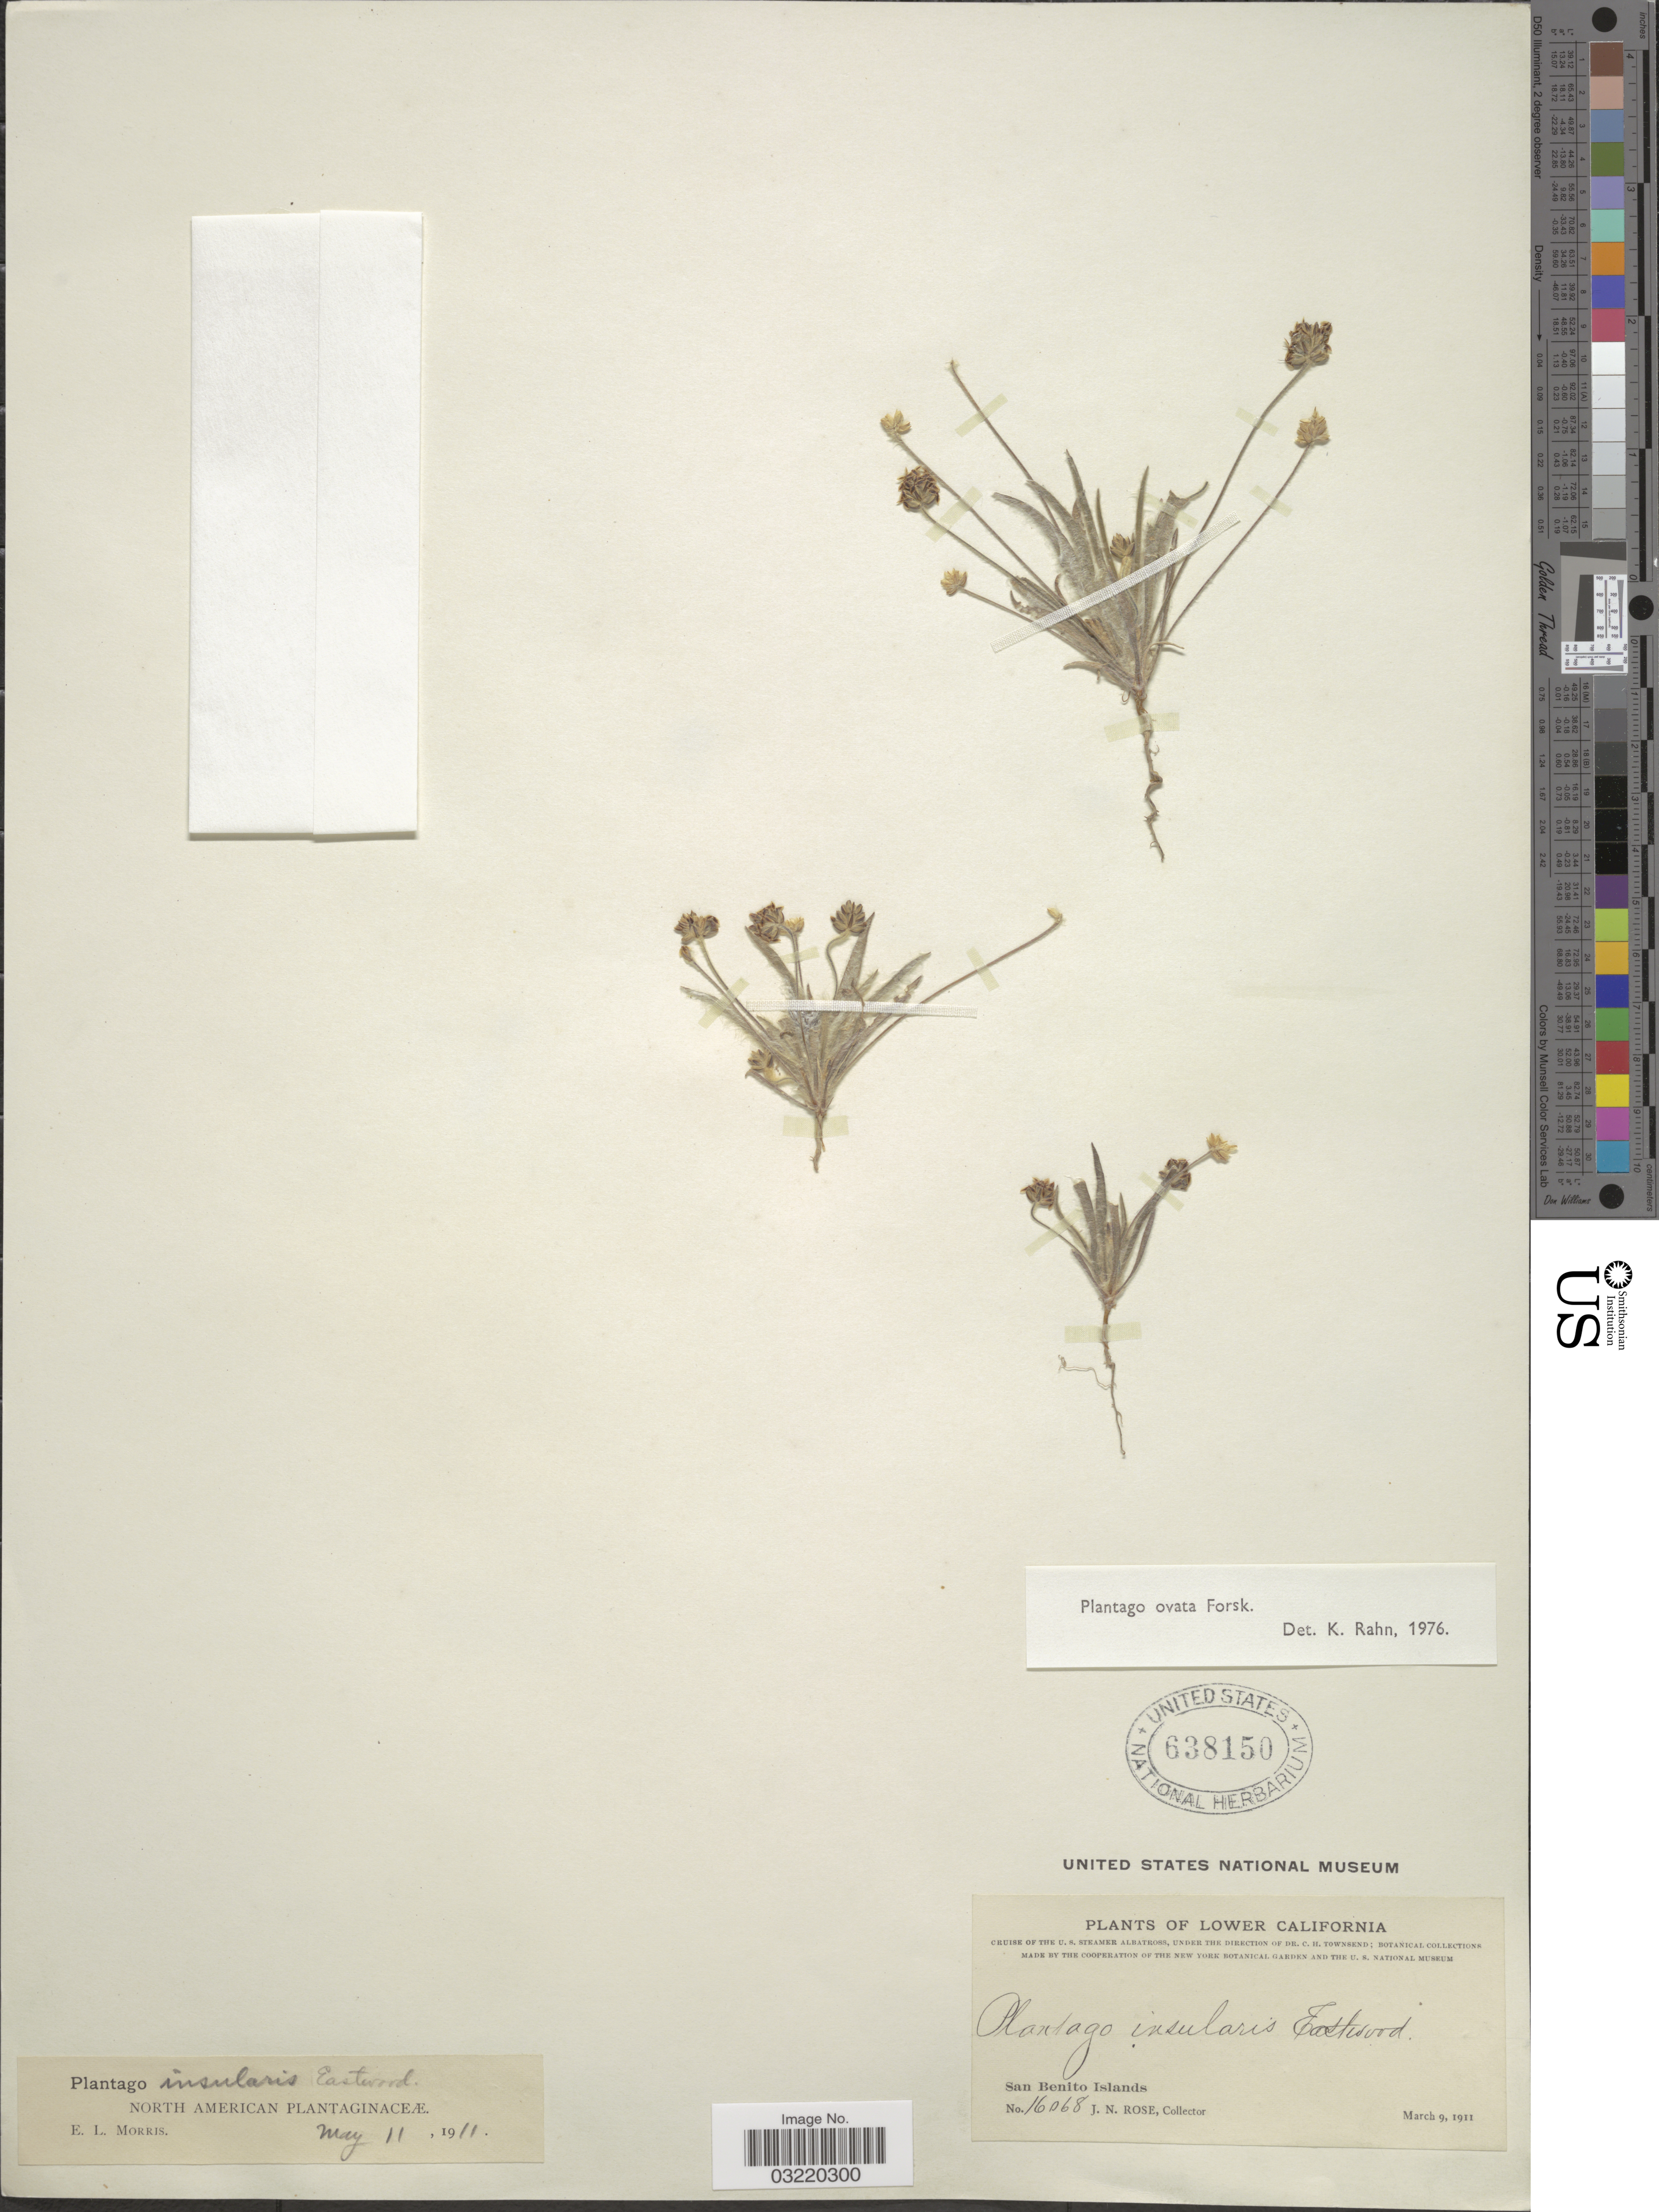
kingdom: Plantae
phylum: Tracheophyta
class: Magnoliopsida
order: Lamiales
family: Plantaginaceae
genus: Plantago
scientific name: Plantago ovata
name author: Forssk.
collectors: J. N. Rose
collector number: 16068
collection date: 1911-03-09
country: Mexico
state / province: Baja California Norte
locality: Lower California. San Benito Islands.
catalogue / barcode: US 638150